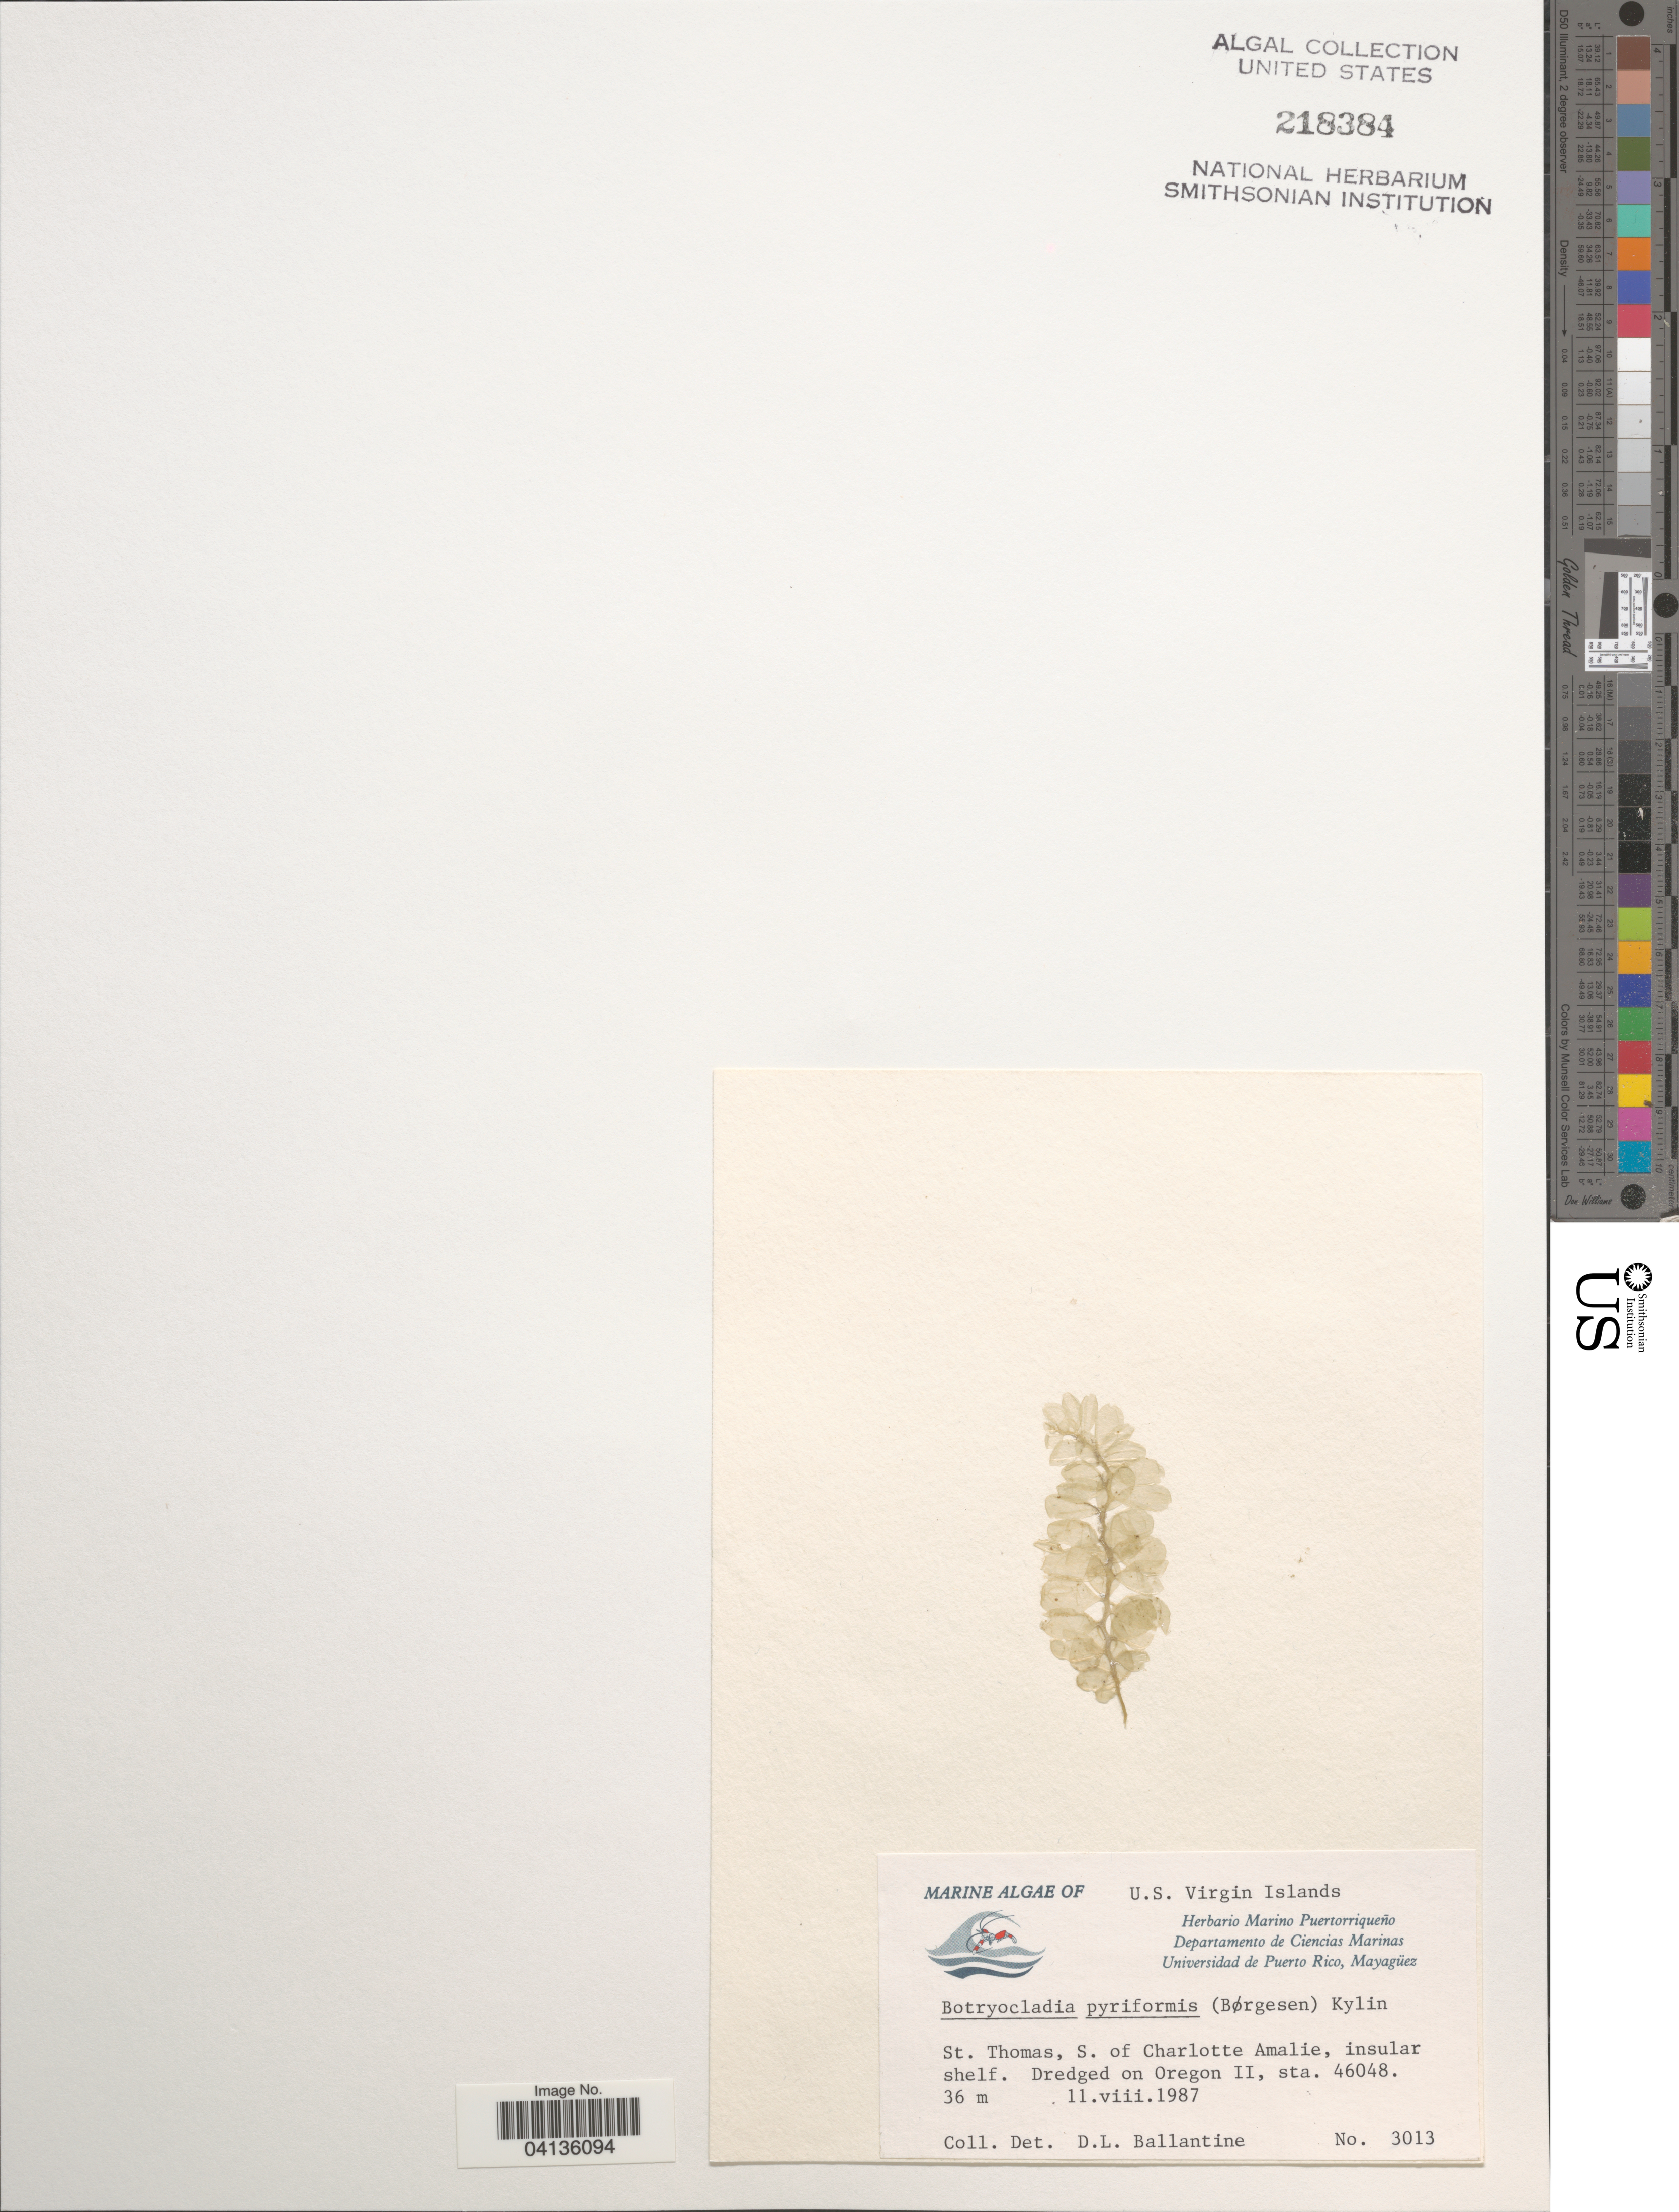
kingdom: Plantae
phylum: Rhodophyta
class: Florideophyceae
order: Rhodymeniales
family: Rhodymeniaceae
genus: Botryocladia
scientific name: Botryocladia pyriformis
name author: (Børgesen) Kylin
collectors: D.L. Ballantine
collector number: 3013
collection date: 1987-08-11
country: U.S. Virgin Islands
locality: St. Thomas, S. of Charlotte Amalie. Dredged on Oregon II, sta. 46048.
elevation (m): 36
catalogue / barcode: US 218384